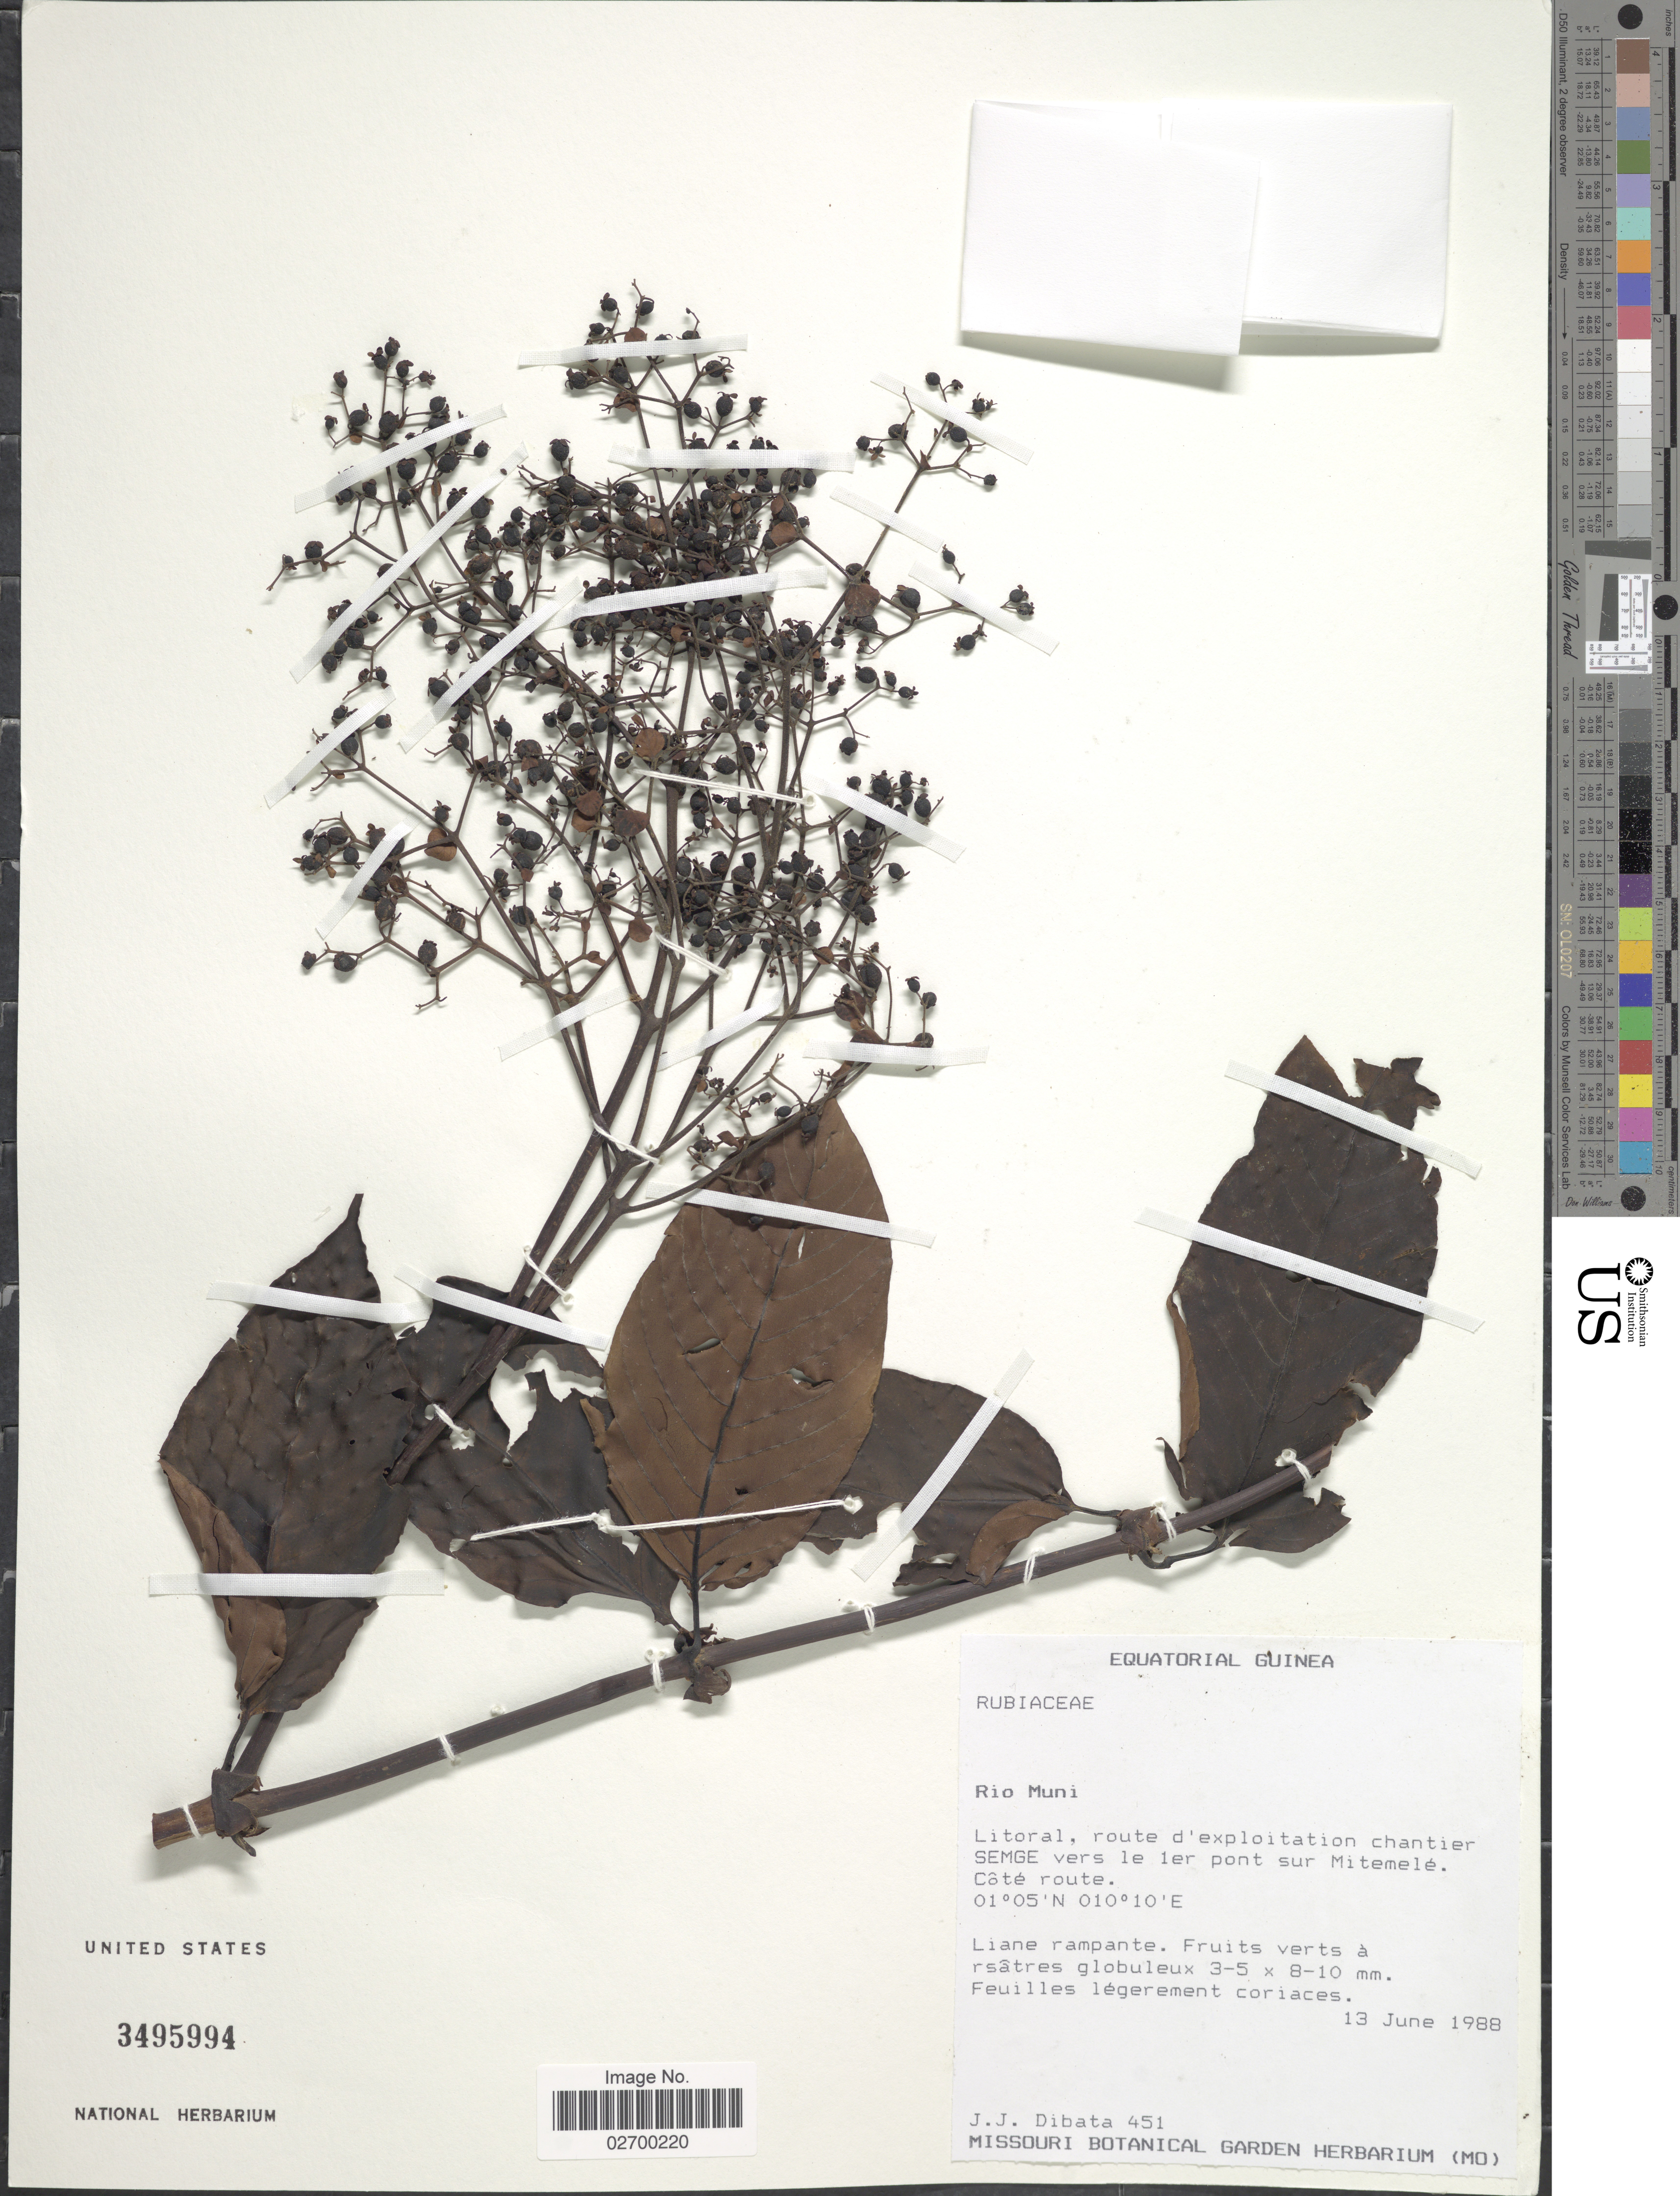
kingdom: Plantae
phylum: Tracheophyta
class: Magnoliopsida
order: Gentianales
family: Rubiaceae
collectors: J. Dibata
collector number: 451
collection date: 1988-06-13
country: Equatorial Guinea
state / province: Litoral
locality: Rio Muni. Route d'exploitation chantier SEMGE vers le ler pont sur Mitemele Cote Route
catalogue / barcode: US 3495994